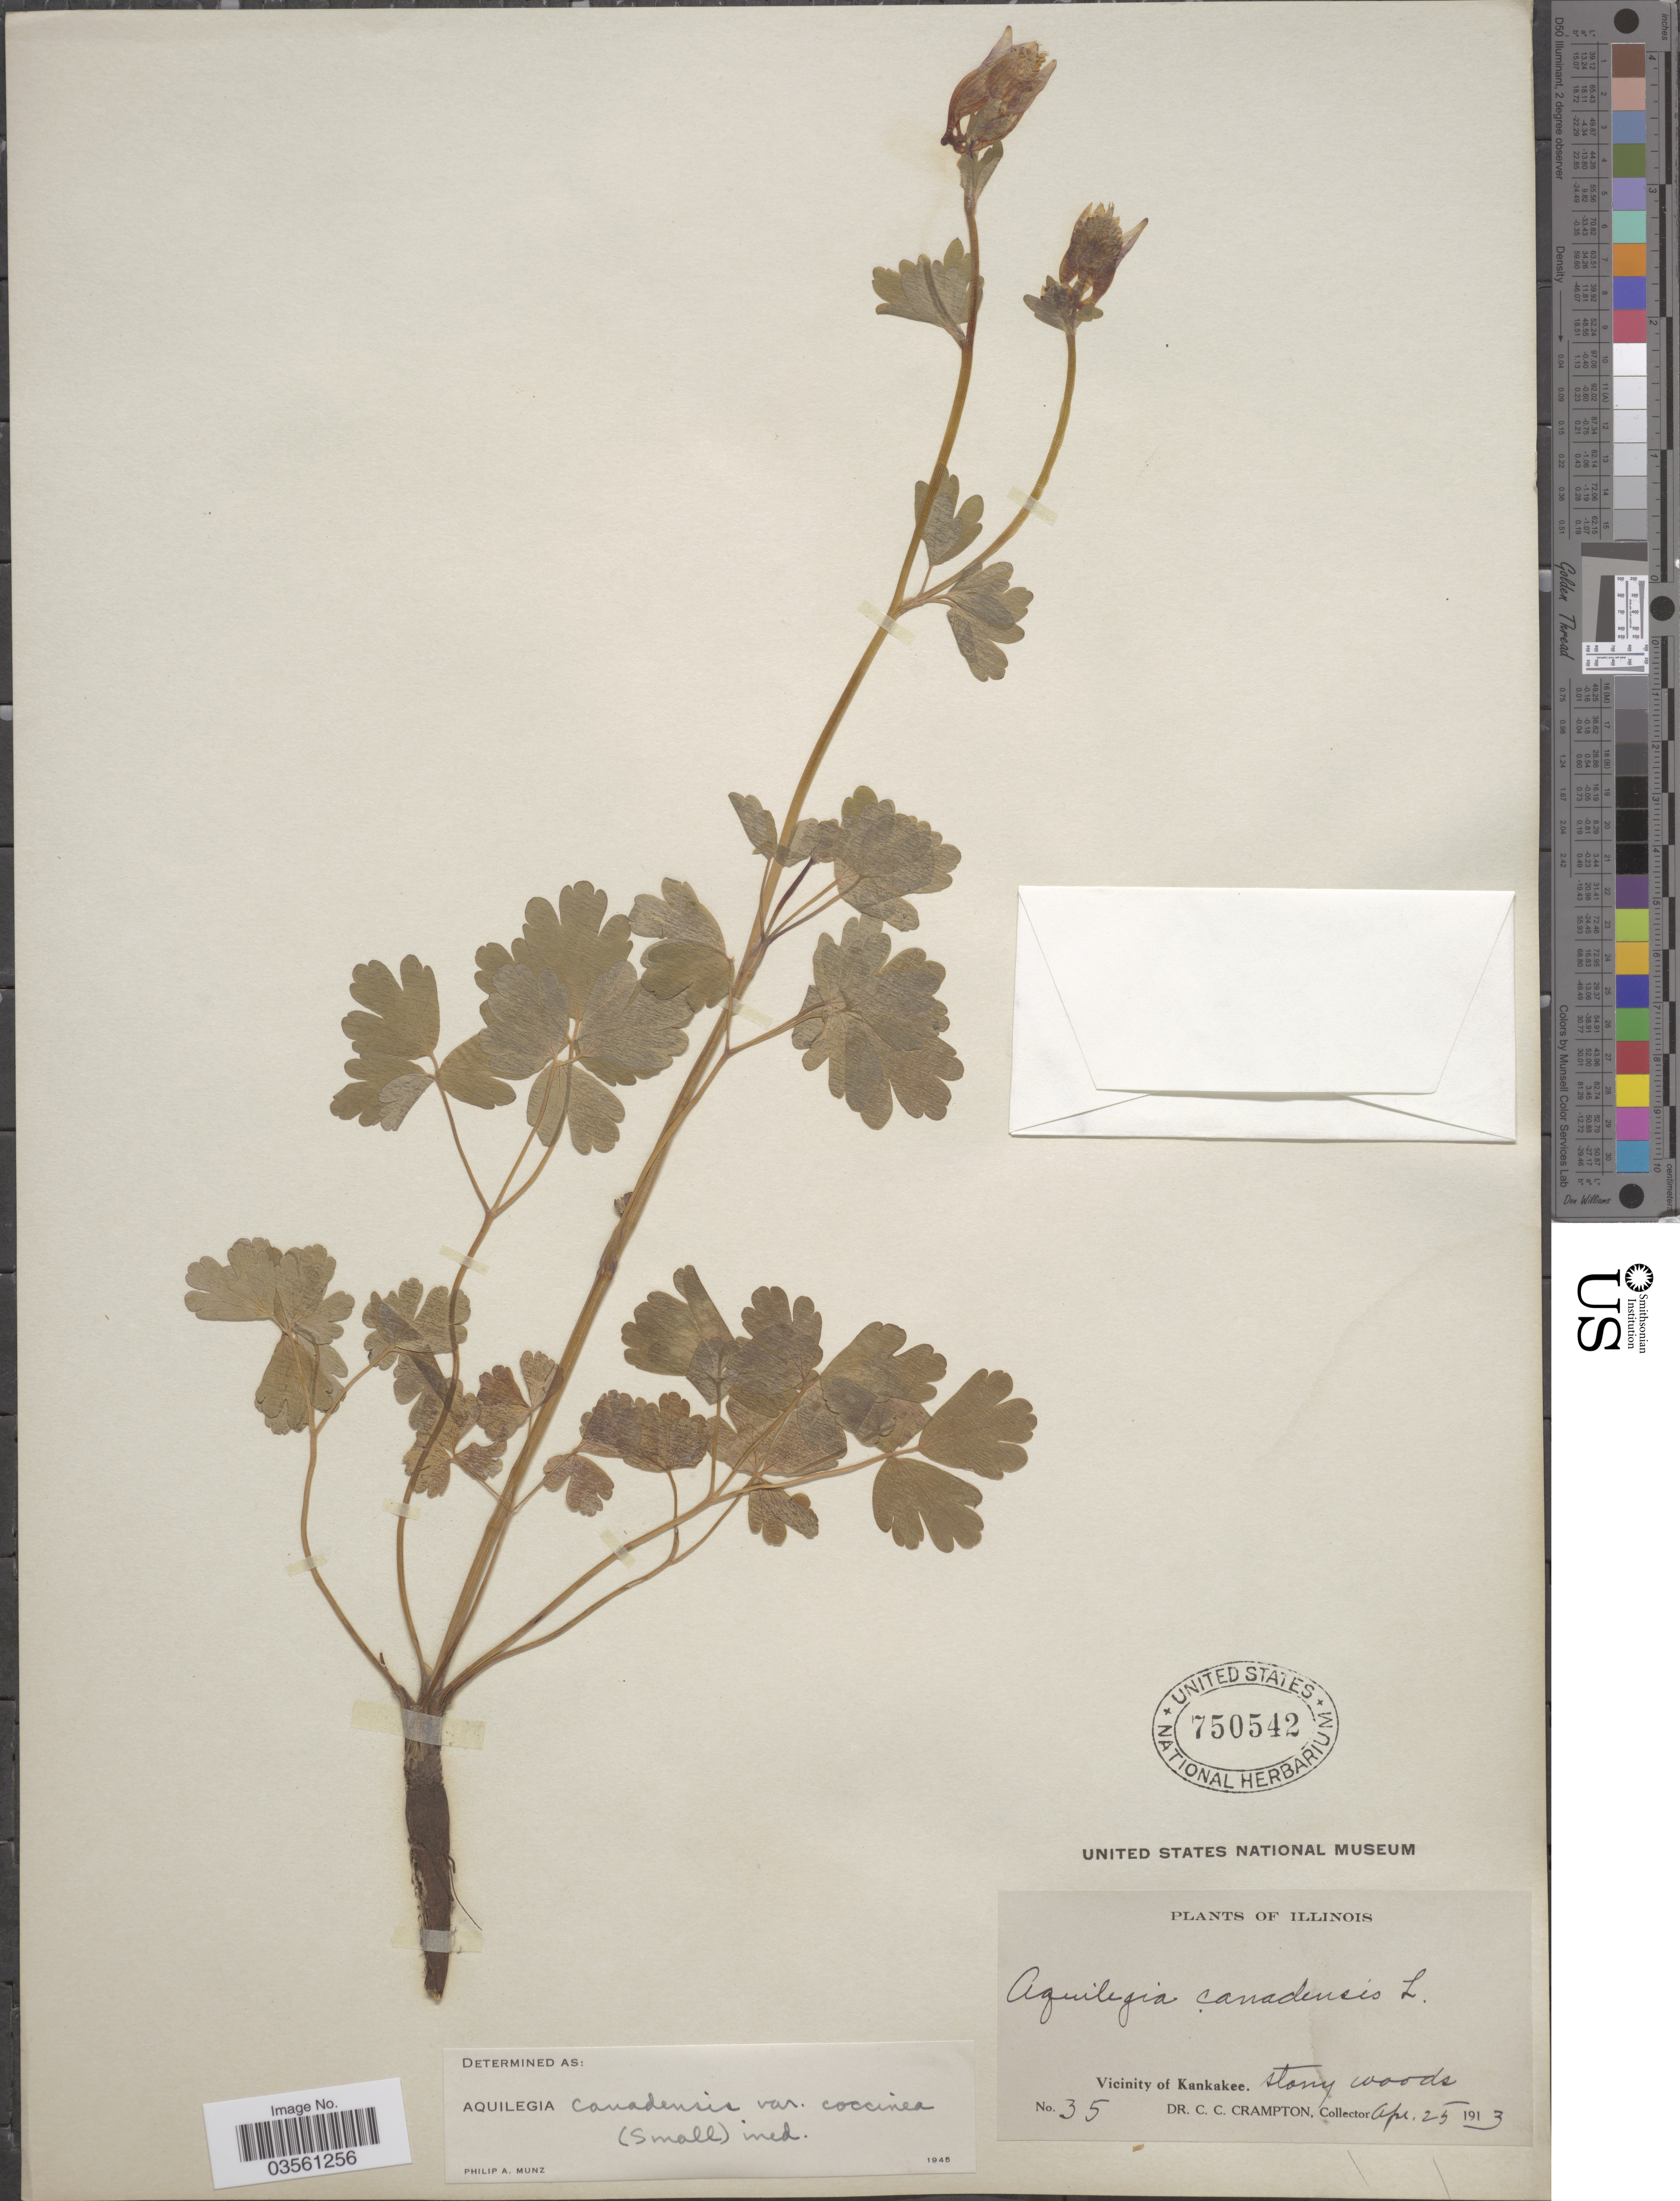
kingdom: Plantae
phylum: Tracheophyta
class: Magnoliopsida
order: Ranunculales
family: Ranunculaceae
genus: Aquilegia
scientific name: Aquilegia canadensis var. coccinea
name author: (Small) Munz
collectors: C. Crampton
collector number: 35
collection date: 1913-04-25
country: United States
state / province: Illinois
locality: Vicinity of Kankakee.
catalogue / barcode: US 750542